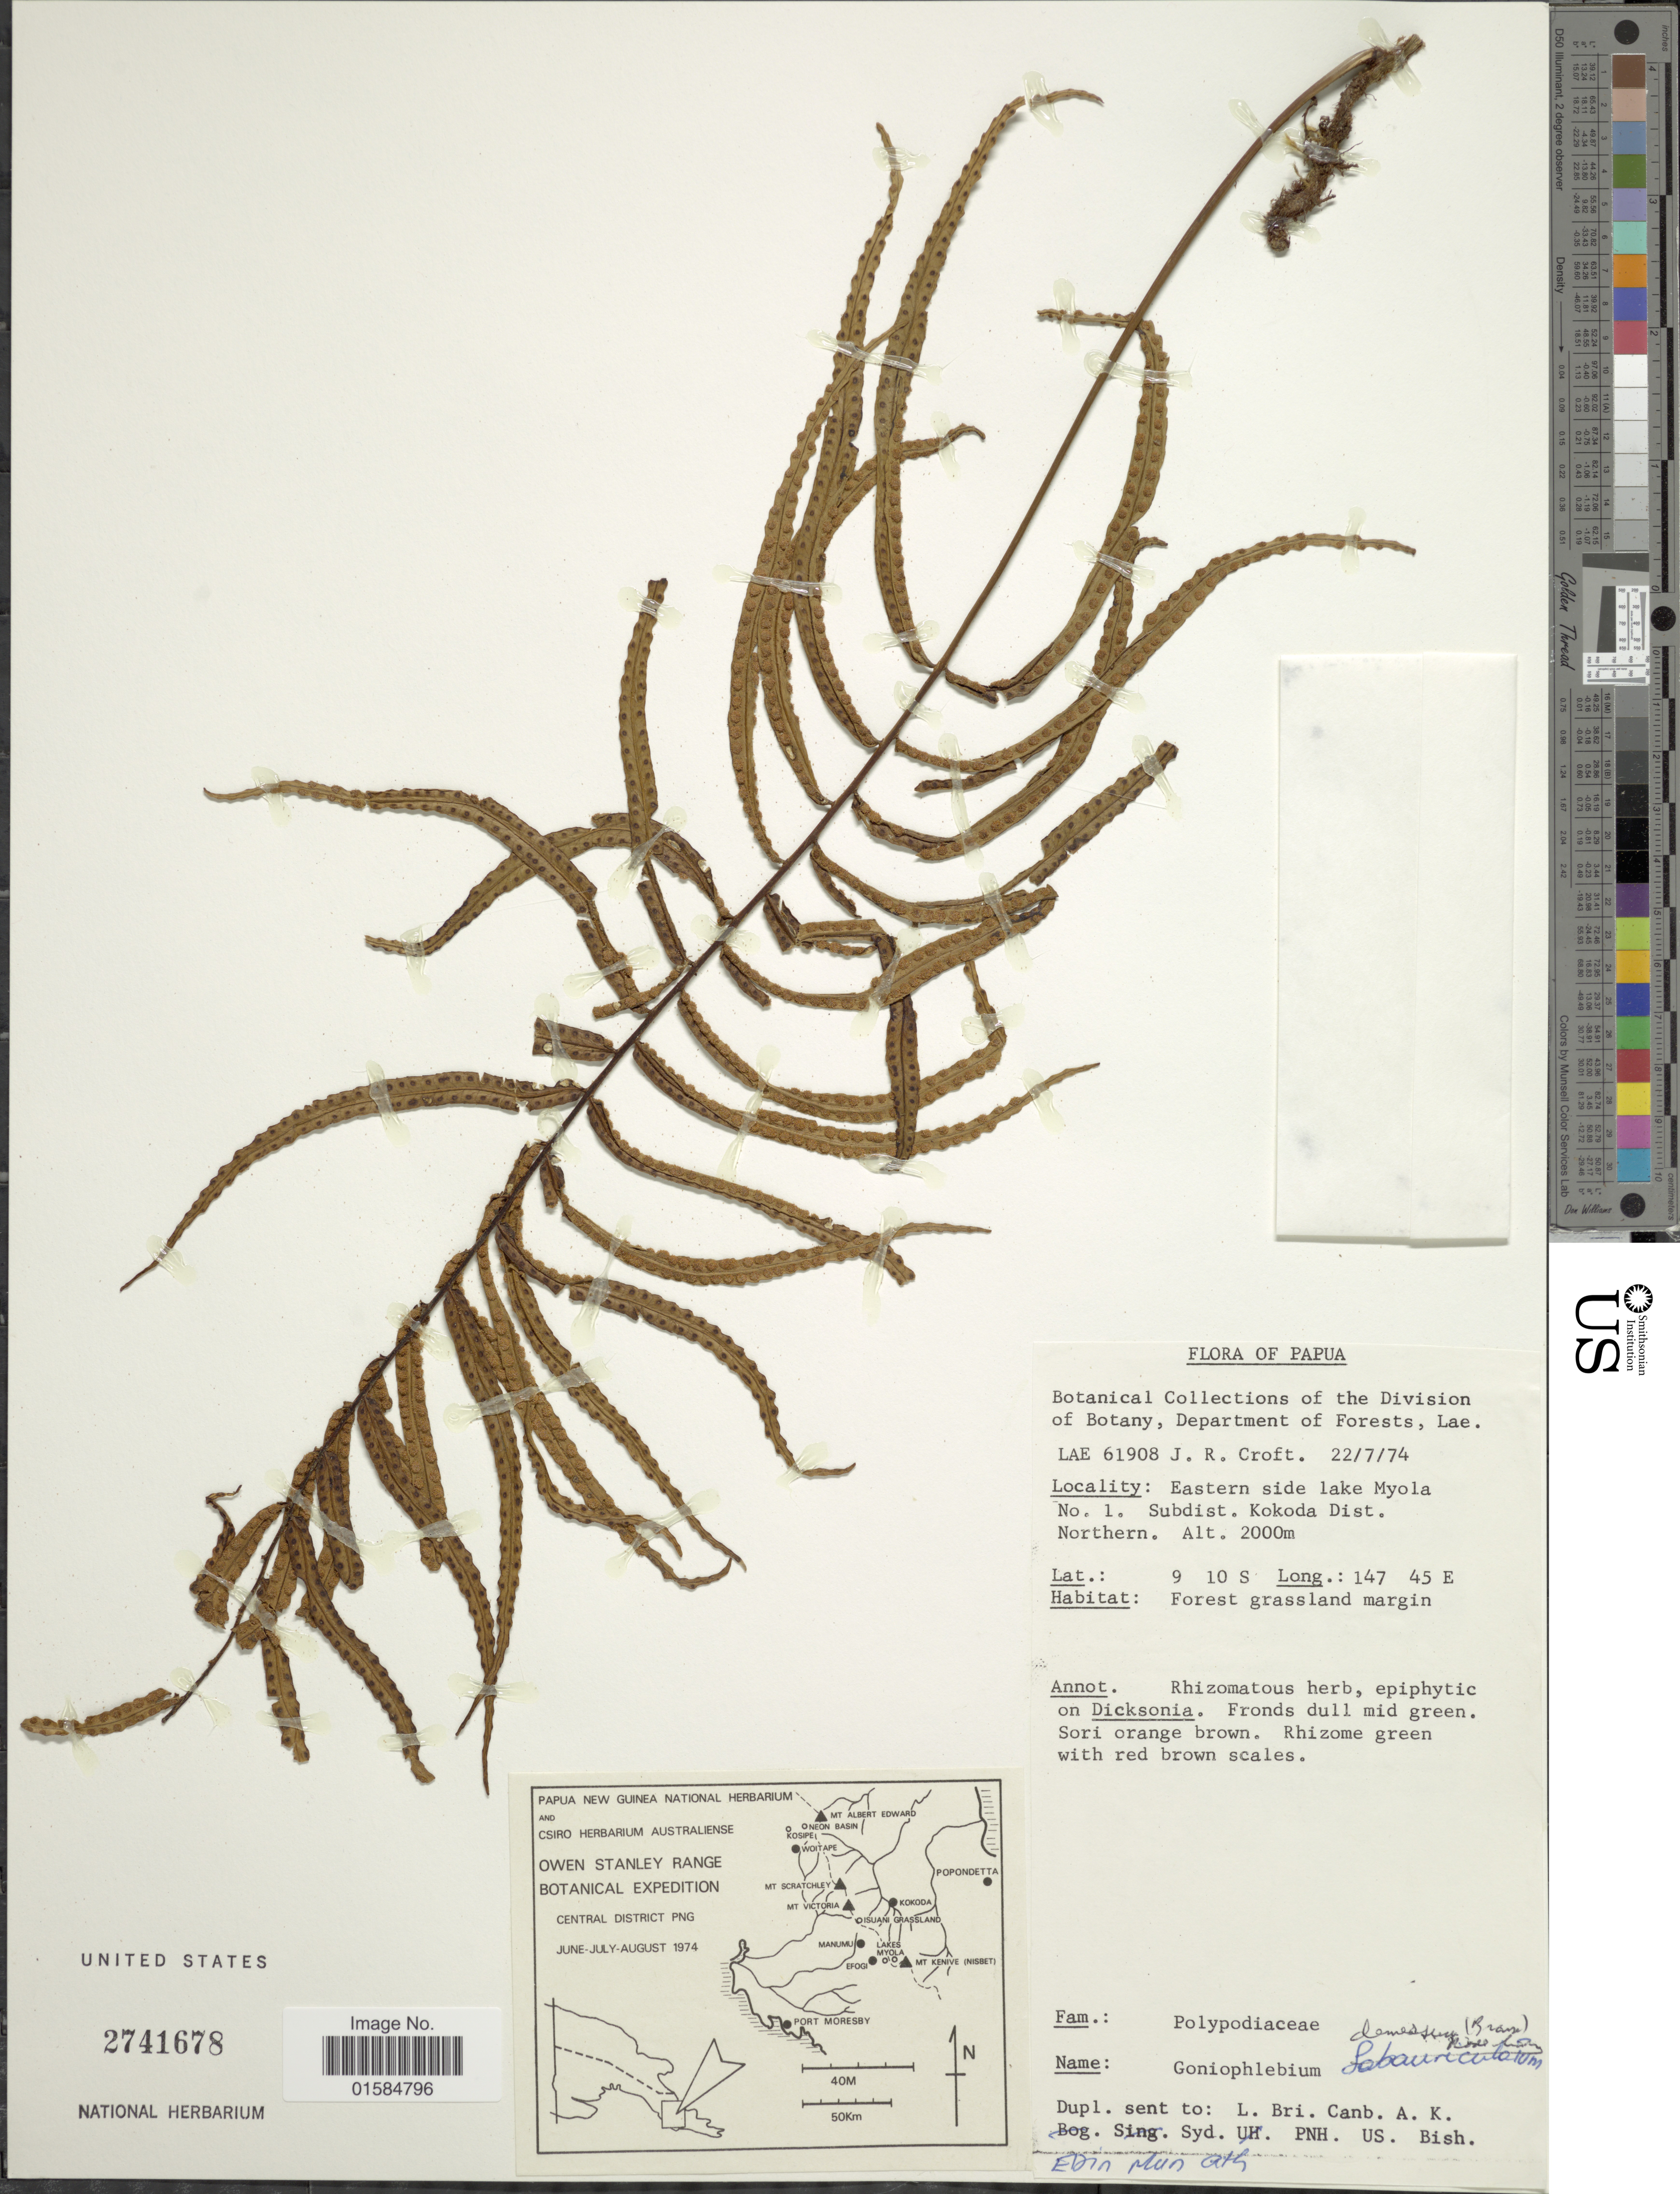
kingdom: Plantae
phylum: Tracheophyta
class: Polypodiopsida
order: Polypodiales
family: Polypodiaceae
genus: Goniophlebium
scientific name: Goniophlebium demersum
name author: (Brause) Rödl-Linder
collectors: J. R. Croft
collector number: LAE61908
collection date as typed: Transcribed d/m/y: 22/7/74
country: Papua New Guinea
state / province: Northern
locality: Eastern side Lake Myola No1, Subdist. Kokoda, Dist. Northern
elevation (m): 2000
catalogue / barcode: US 2741678